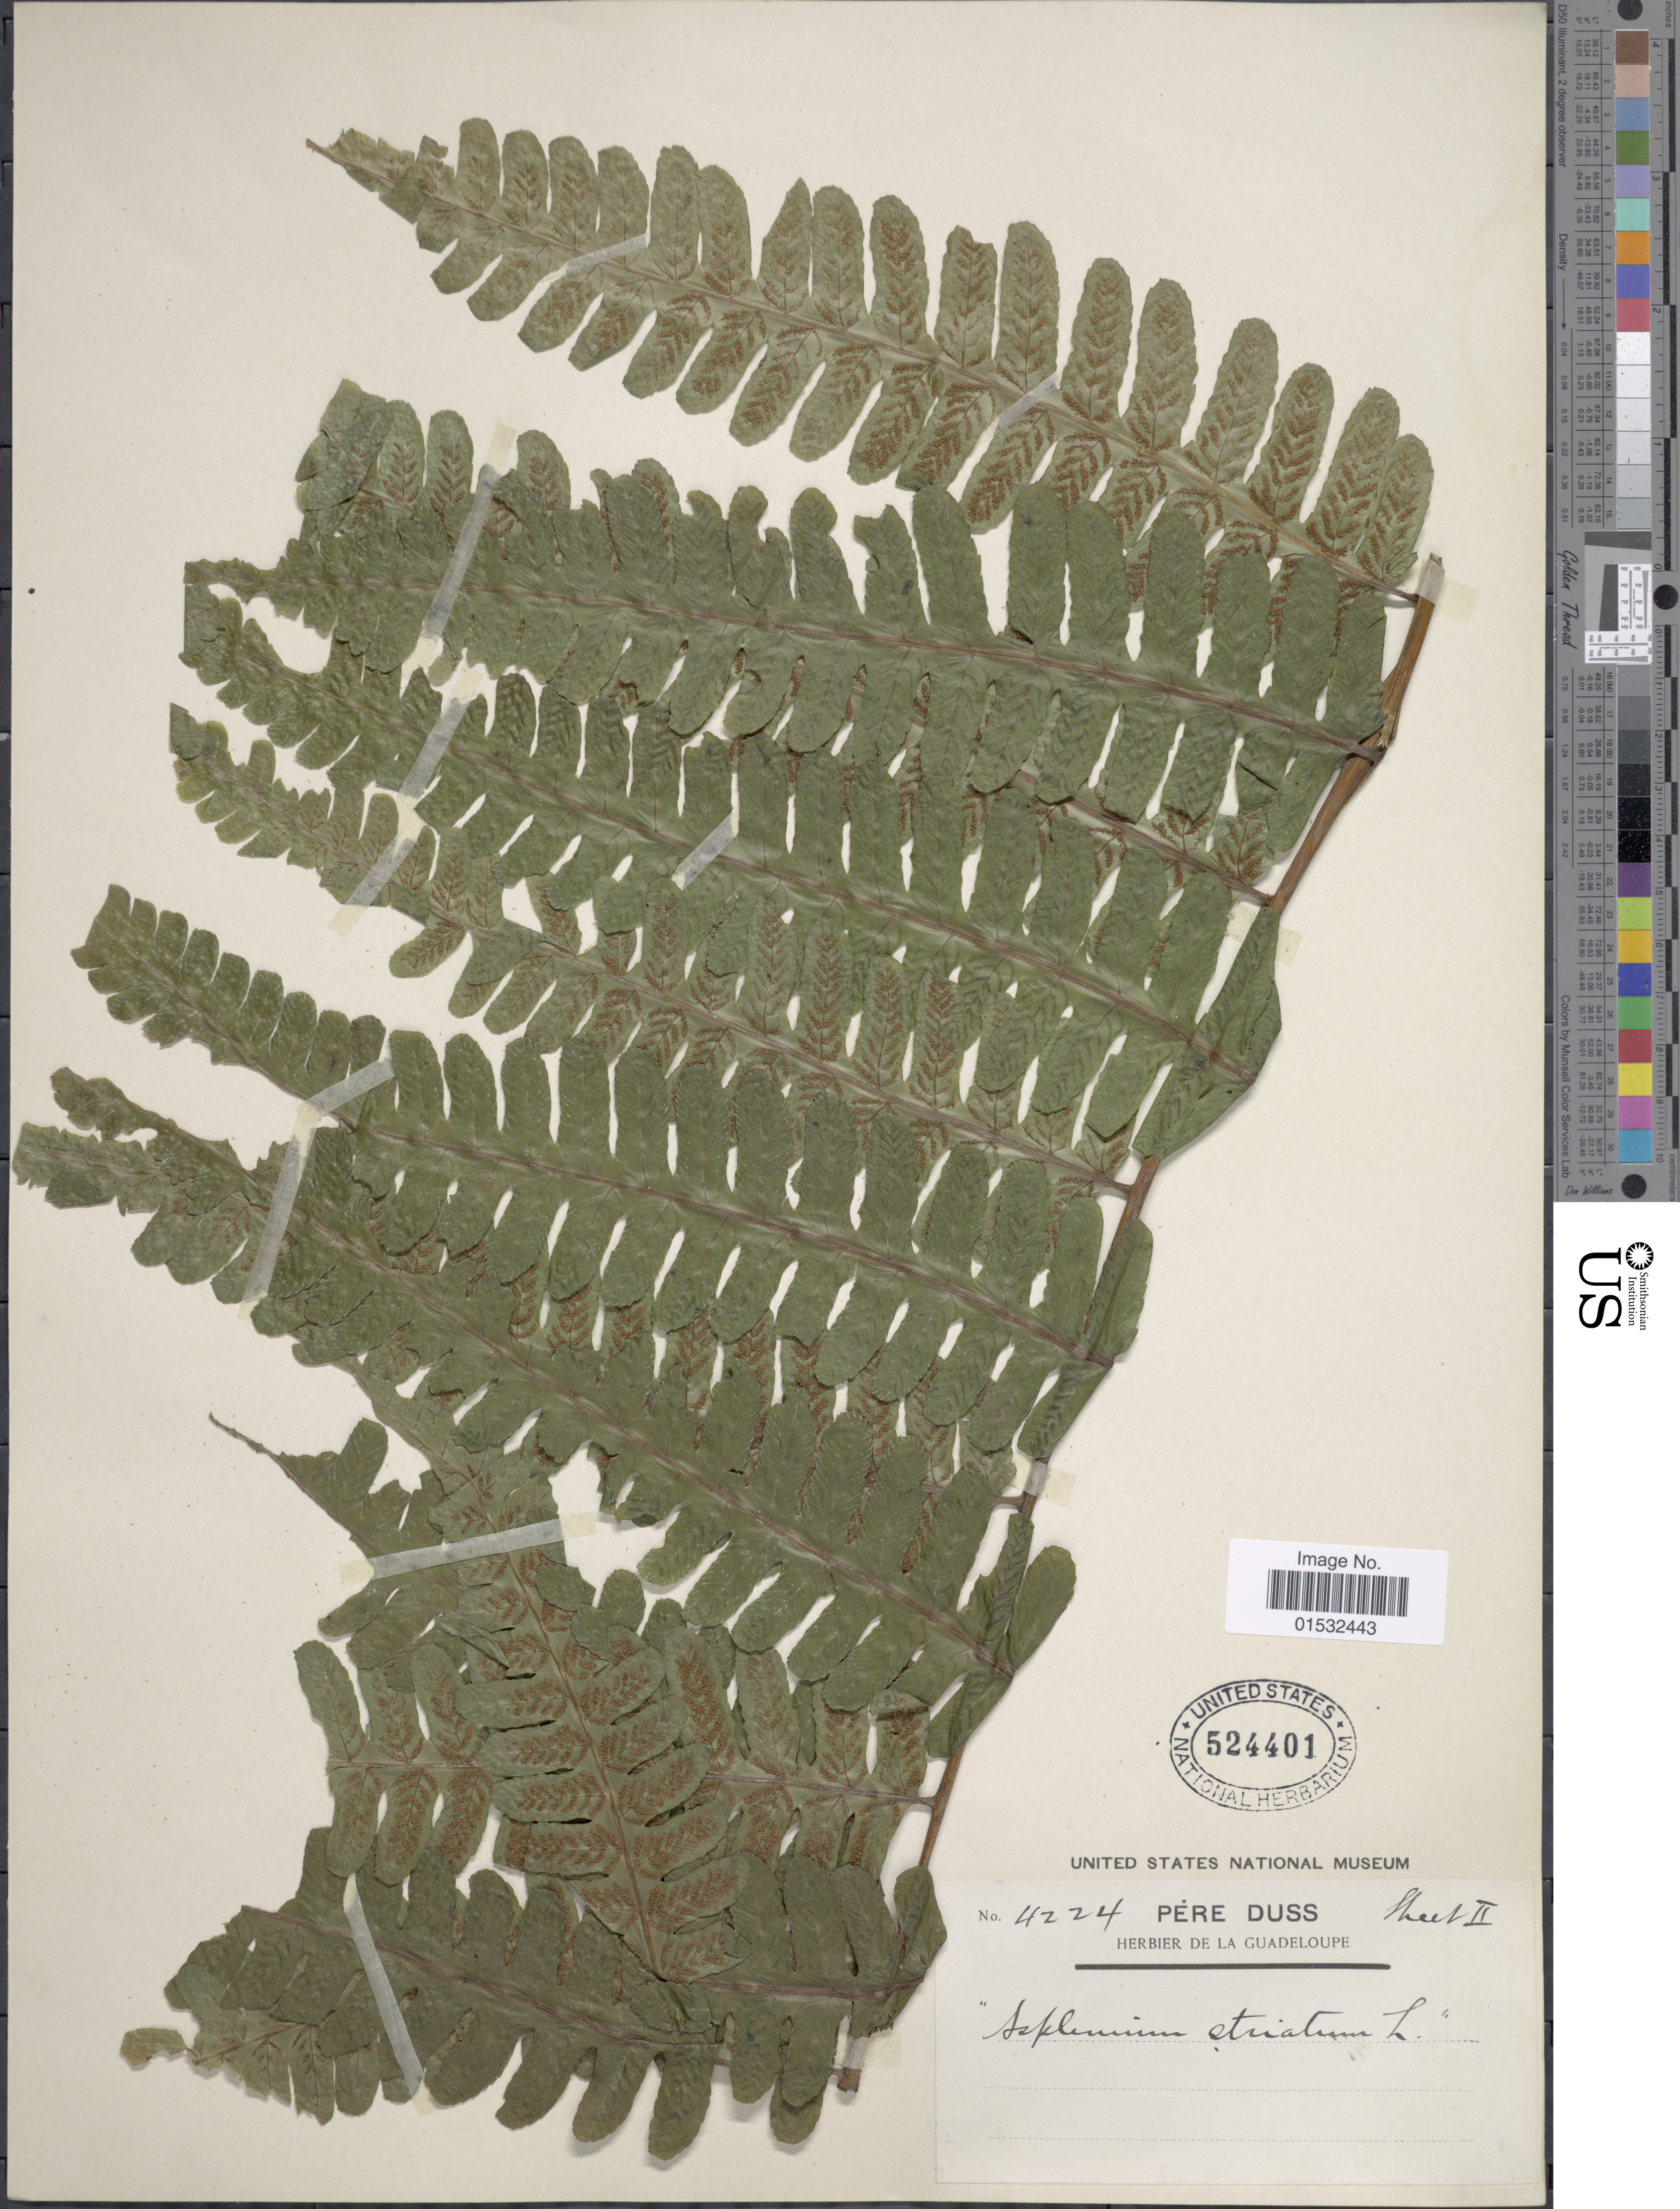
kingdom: Plantae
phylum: Tracheophyta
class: Polypodiopsida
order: Polypodiales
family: Athyriaceae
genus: Diplazium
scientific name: Diplazium striatum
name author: (L.) C. Presl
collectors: Père Duss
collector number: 4224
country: Guadeloupe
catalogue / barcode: US 524401